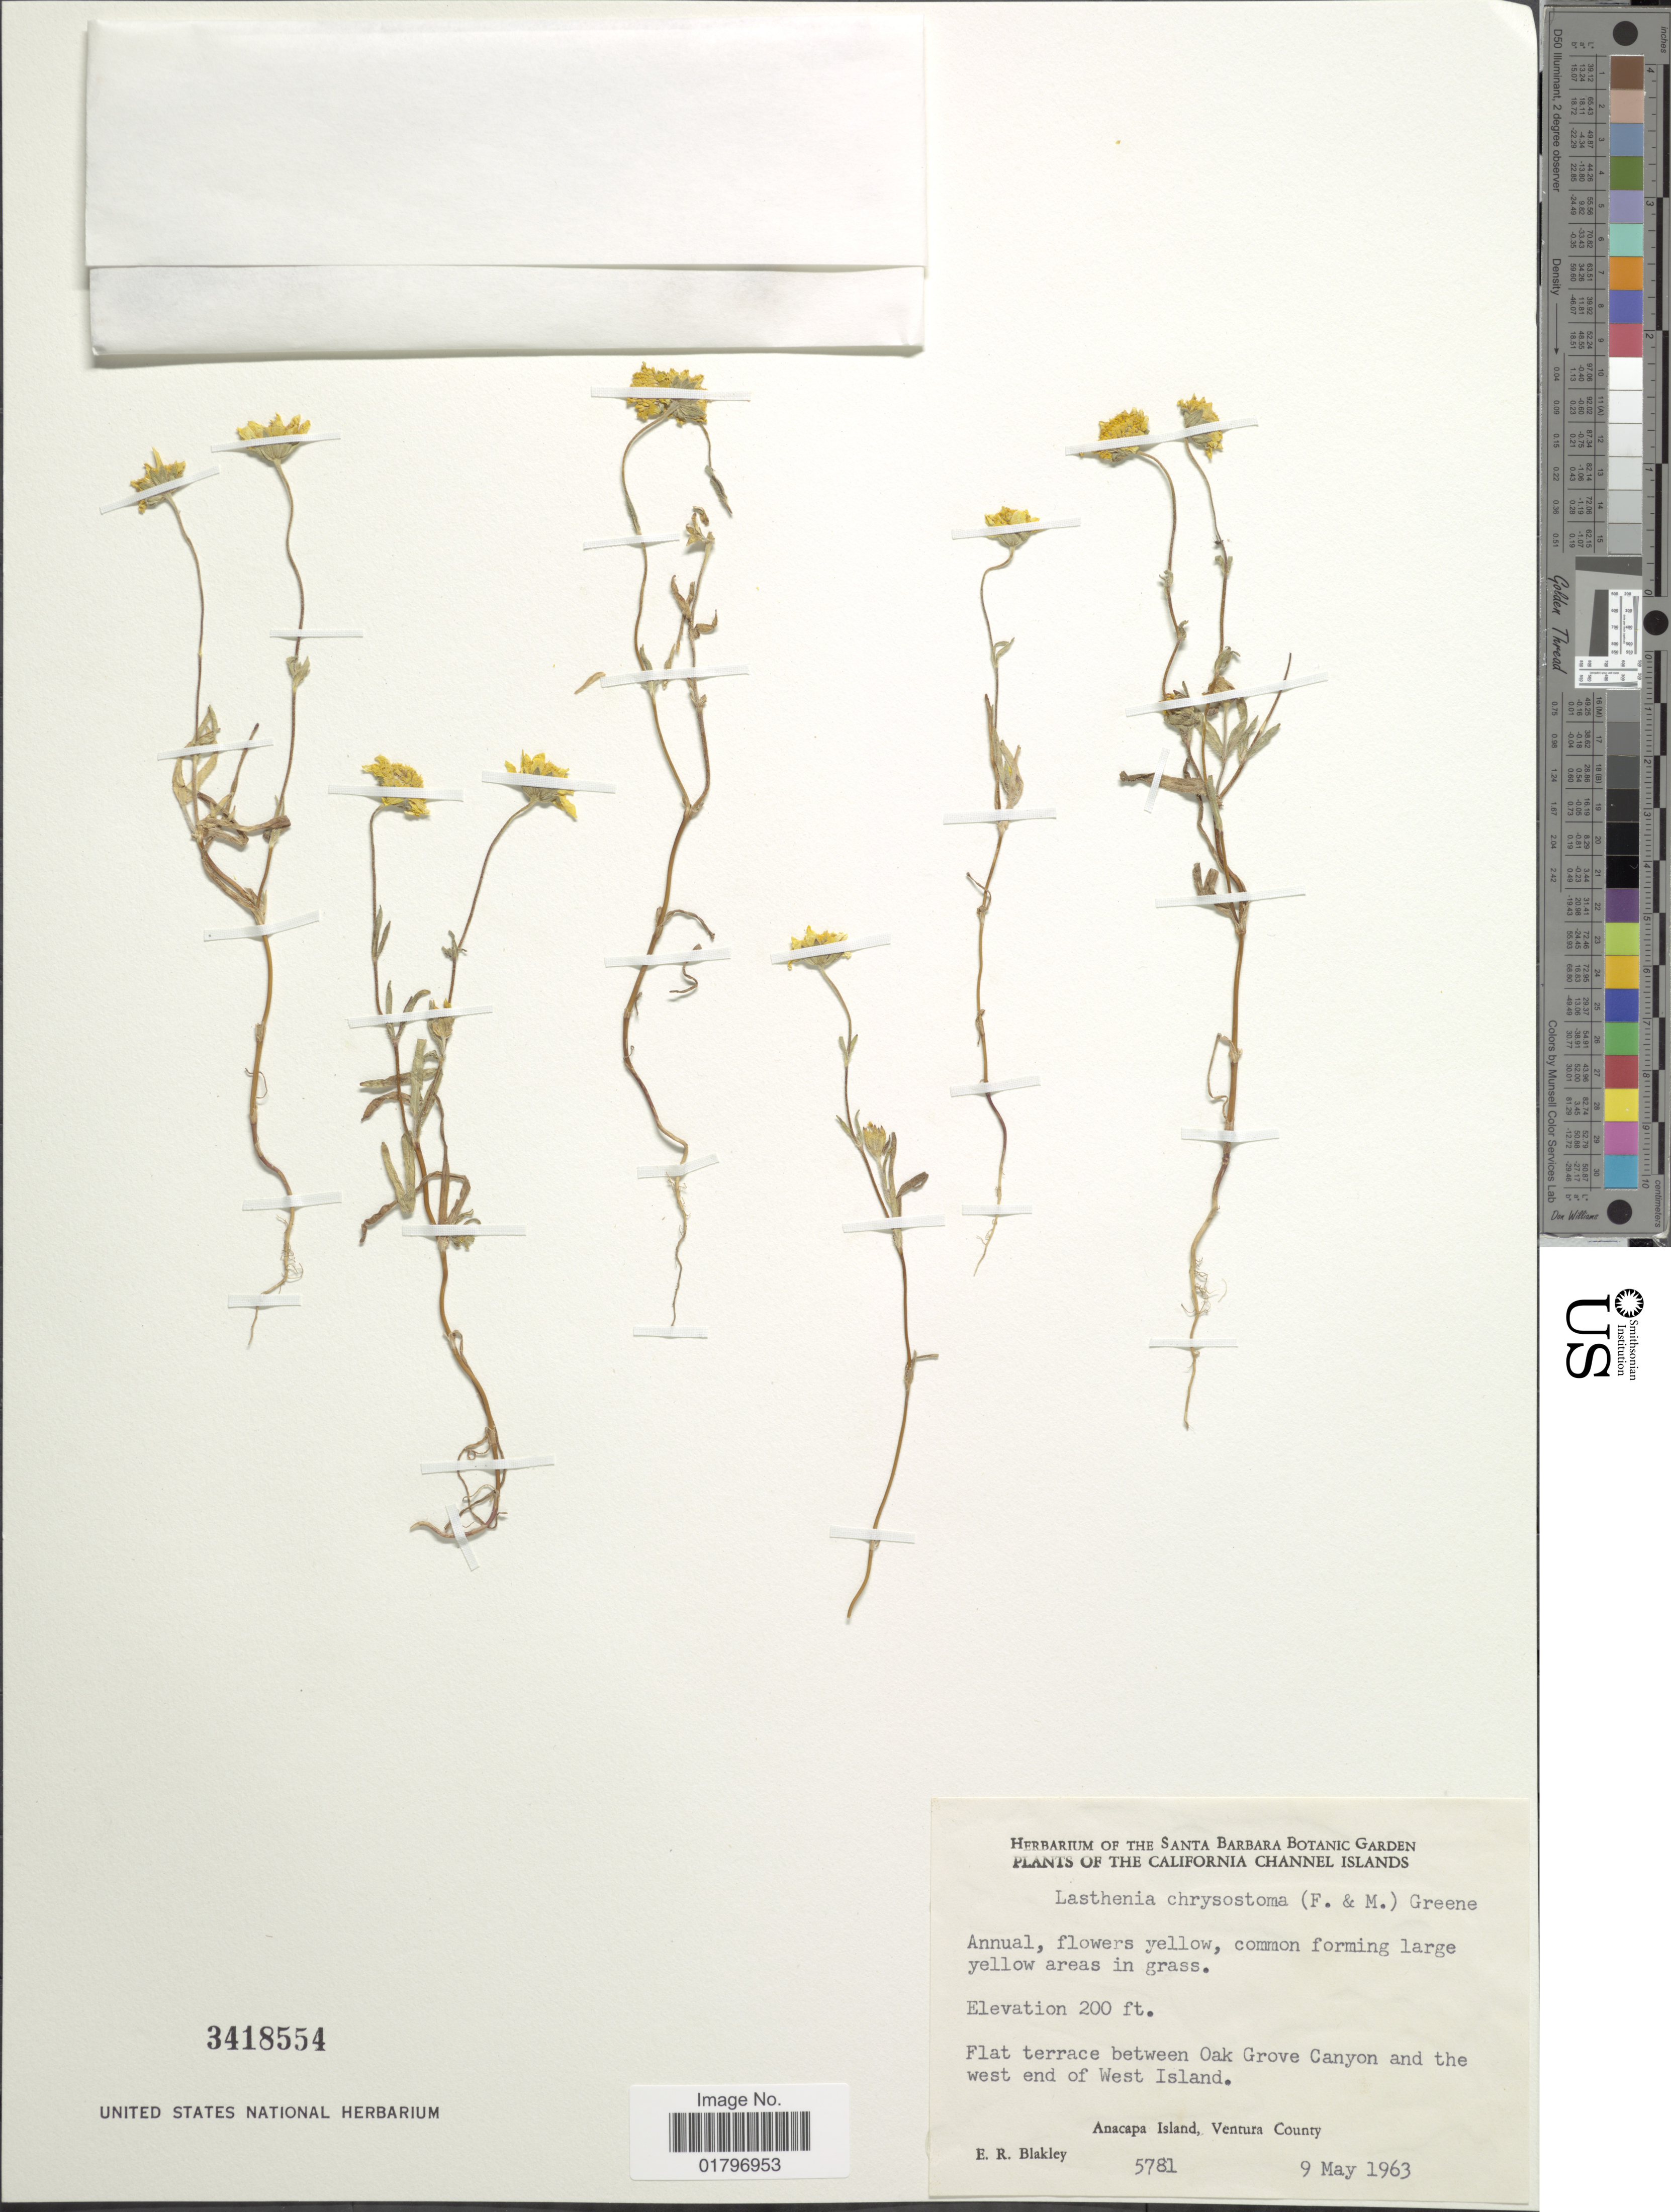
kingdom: Plantae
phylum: Tracheophyta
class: Magnoliopsida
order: Asterales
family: Asteraceae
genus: Lasthenia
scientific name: Lasthenia chrysostoma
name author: (Fisch. & C.A. Mey.) Greene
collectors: E. R. Blakley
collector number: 5781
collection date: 1963-05-09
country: United States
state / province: California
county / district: Ventura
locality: California Channel Islands. Flat terrace between Oak Grove Canyon and the west end of West Island. Anacapa Island, Ventura County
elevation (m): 61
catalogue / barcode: US 3418554